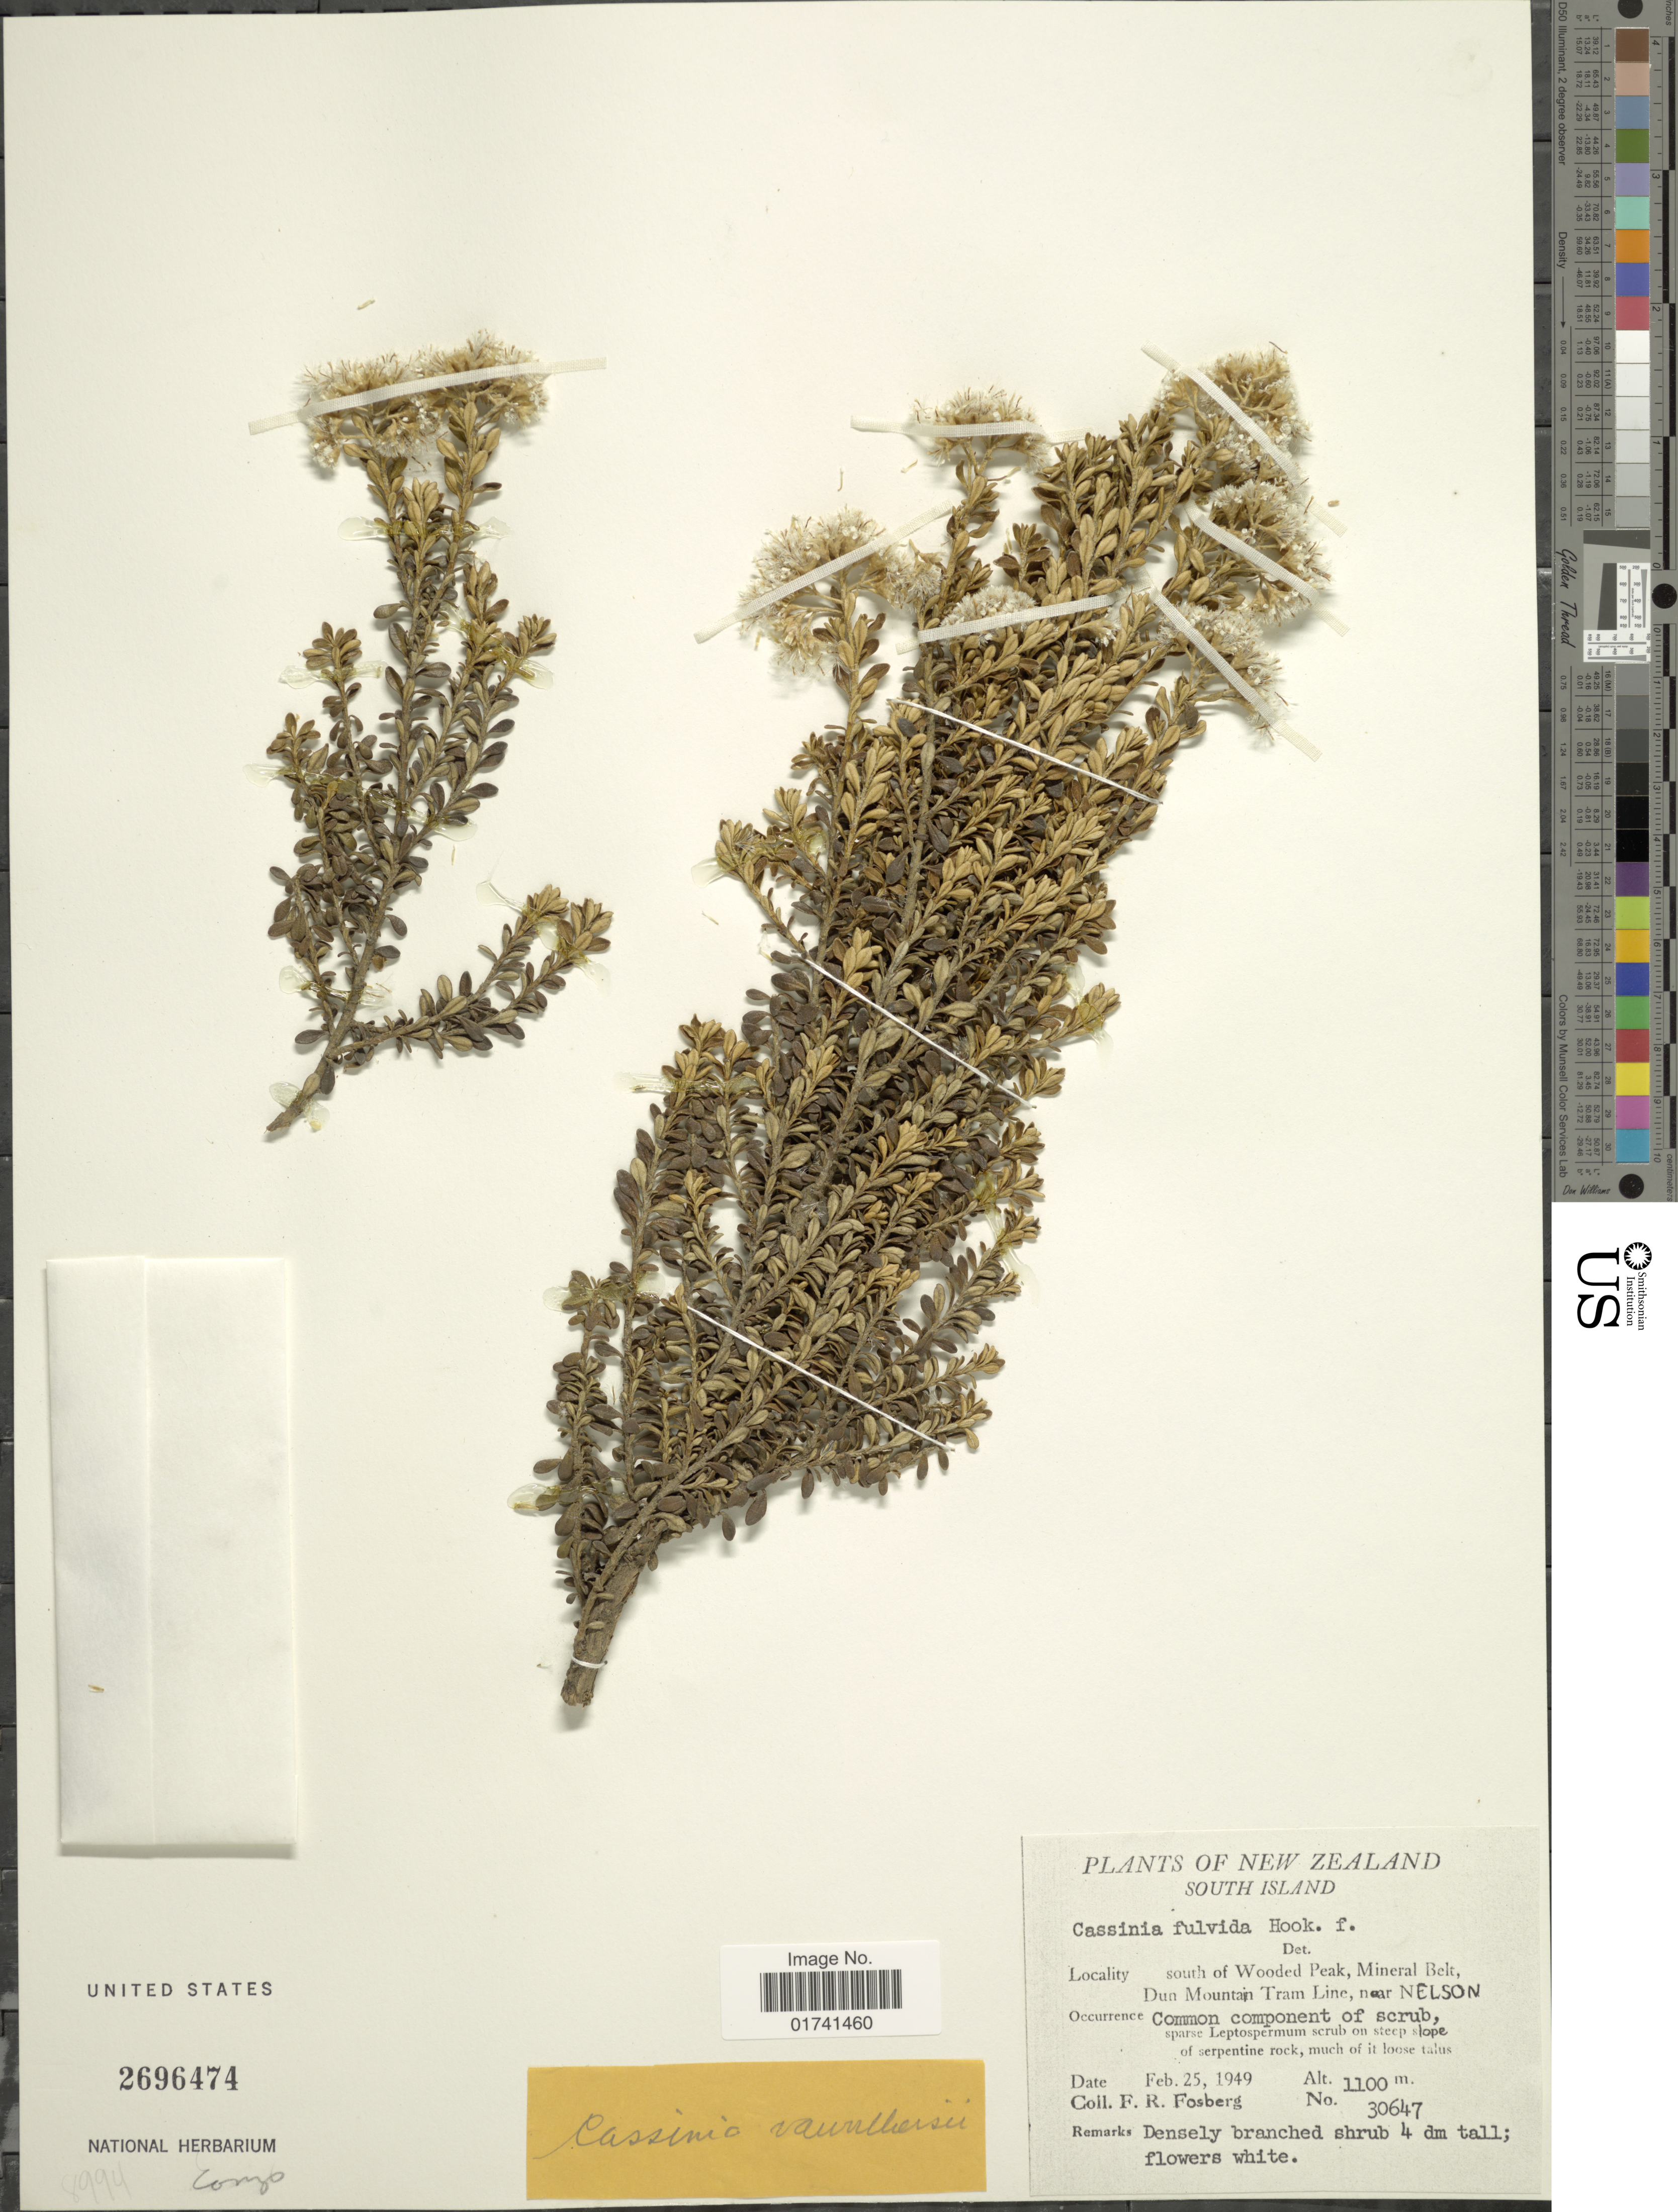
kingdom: Plantae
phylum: Tracheophyta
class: Magnoliopsida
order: Asterales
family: Asteraceae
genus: Cassinia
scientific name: Cassinia fulvida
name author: A. Cunn. & DC.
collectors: F. R. Fosberg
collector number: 30647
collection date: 1949-02-25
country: New Zealand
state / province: Nelson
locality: South Island, south of Wooded Peak, Mineral Belt, Dum Mountain Tram Line, near Nelson.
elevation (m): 1100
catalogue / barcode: US 2696474